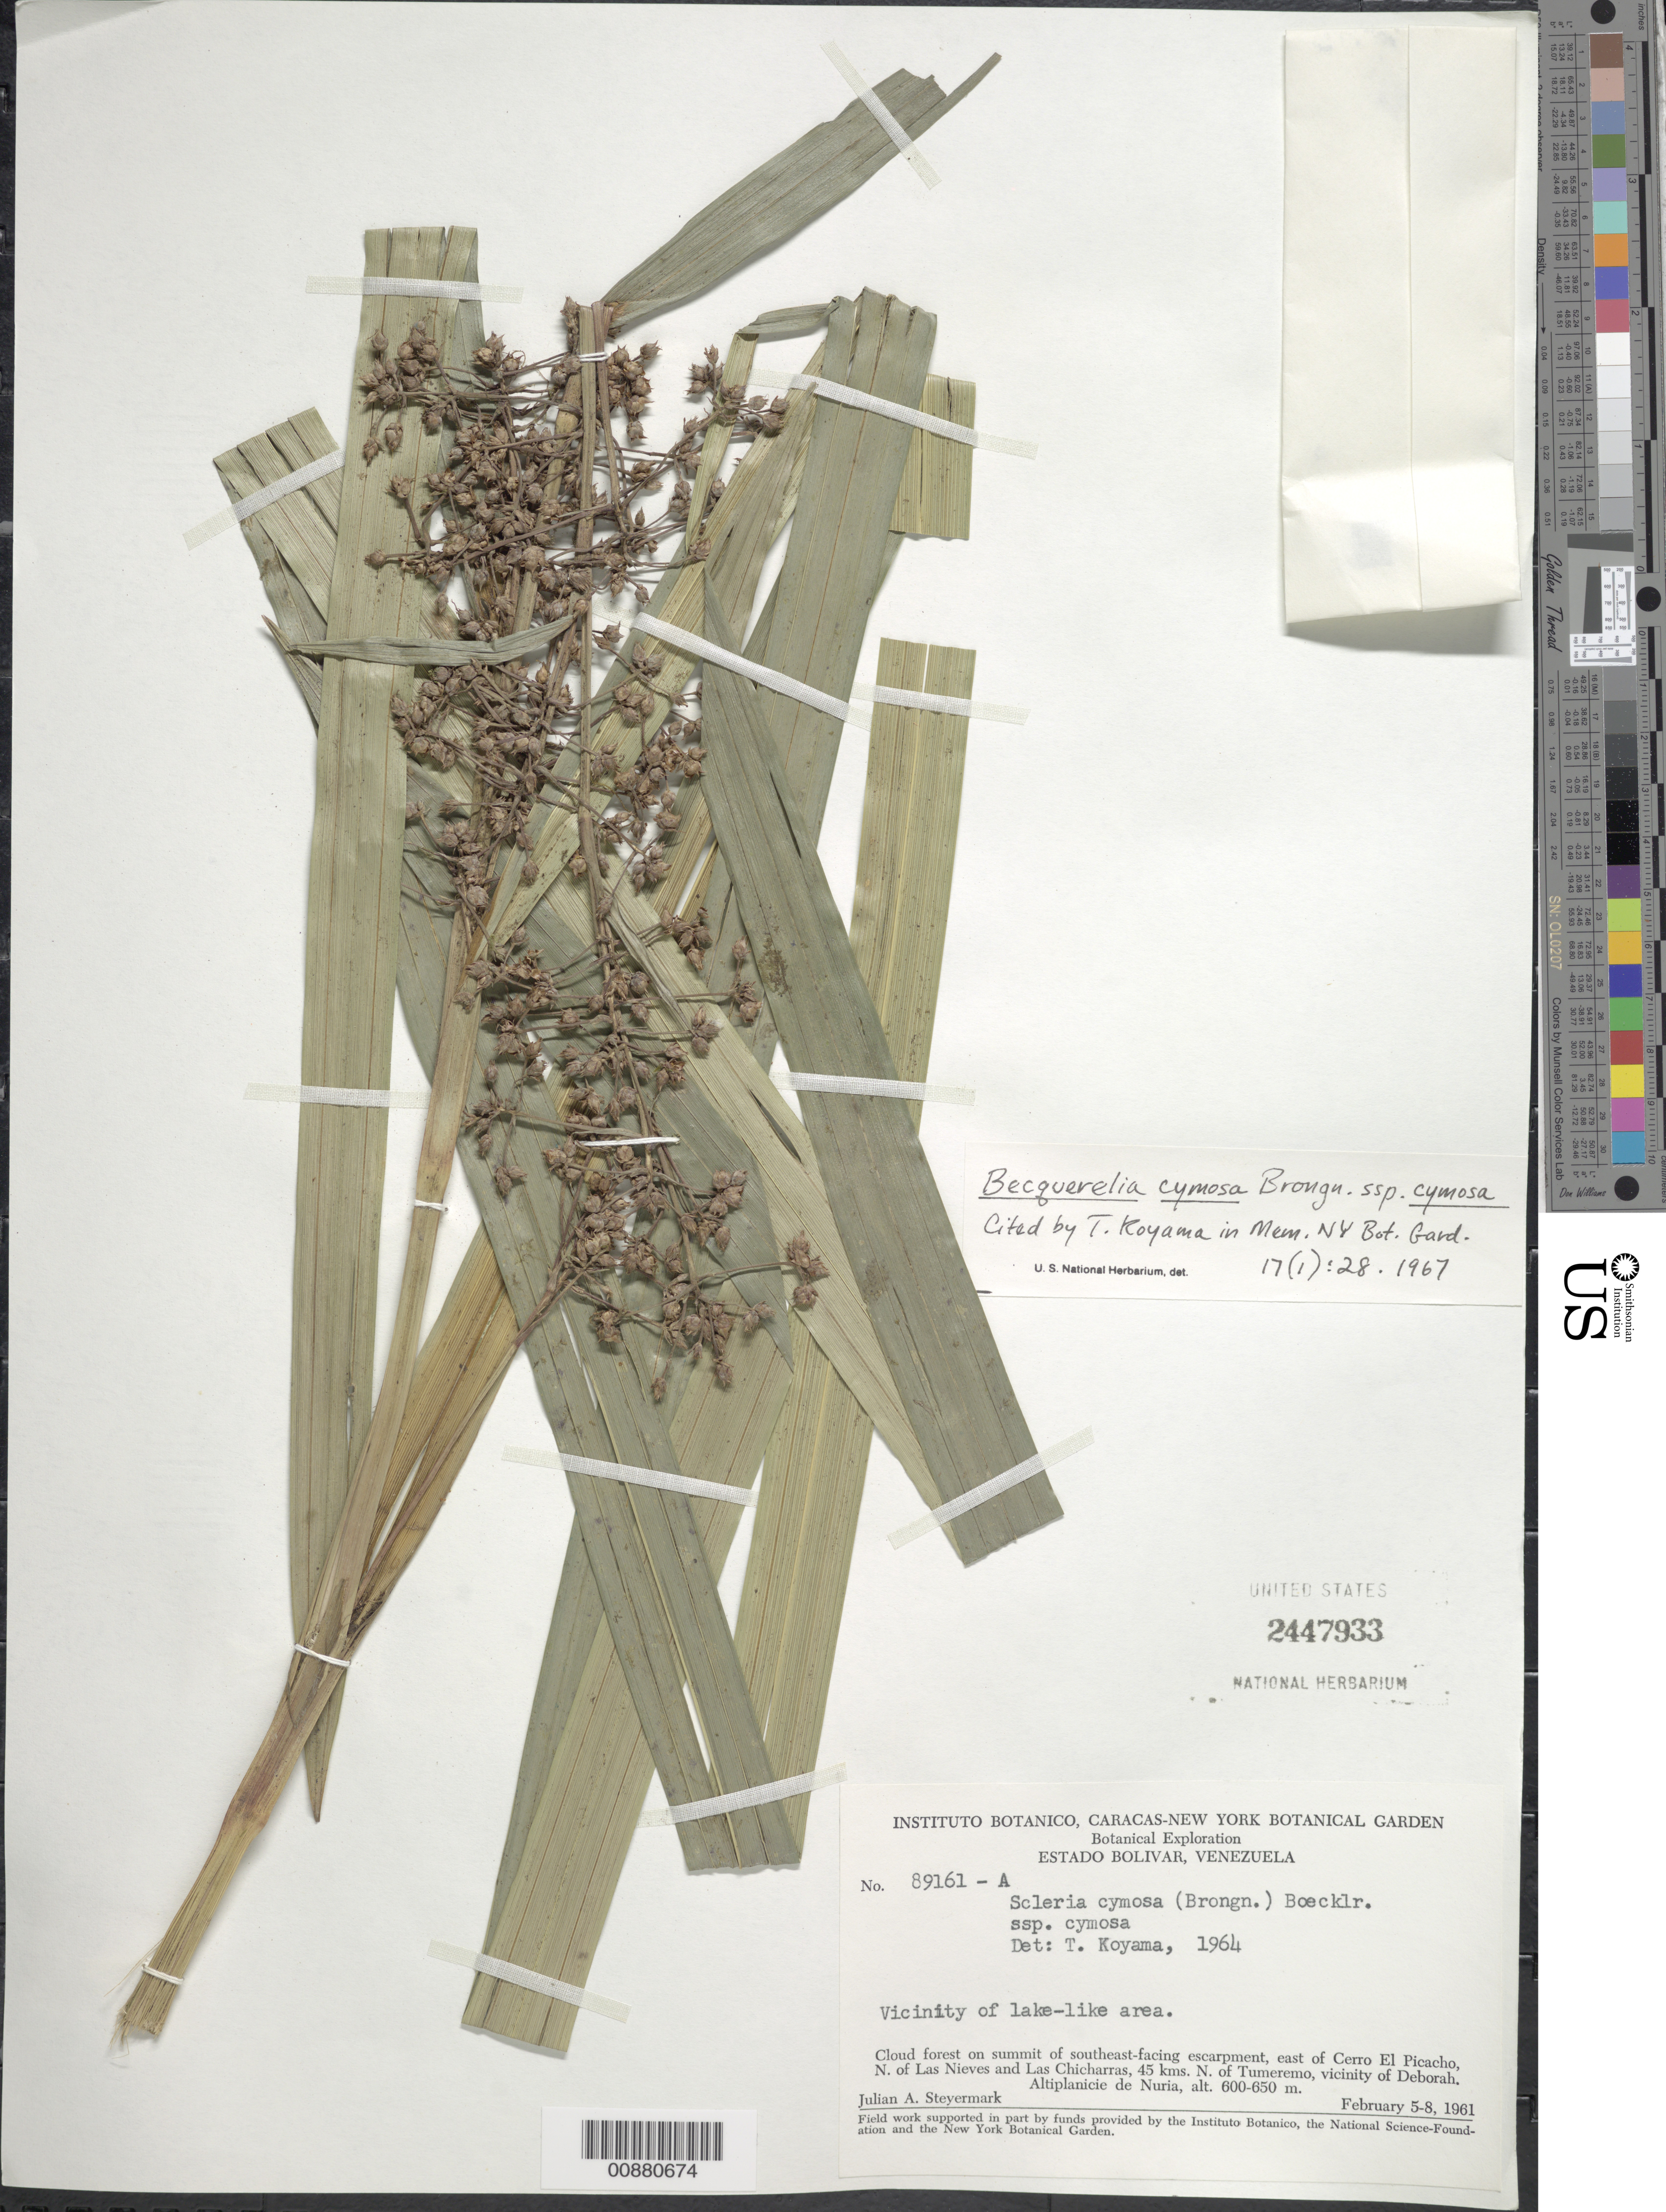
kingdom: Plantae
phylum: Tracheophyta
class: Liliopsida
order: Poales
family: Cyperaceae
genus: Becquerelia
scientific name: Becquerelia cymosa subsp. cymosa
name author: Brongn.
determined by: Koyama, Tetsuo M.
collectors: J. Steyermark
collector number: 89161 A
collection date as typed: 5-Feb-61 to 8-Feb-61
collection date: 1961-02-05/1961-02-08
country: Venezuela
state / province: Bolívar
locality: Cerro El Picacho, N of Las Nieves, 45 km N of Tumeremo, Altiplanicie de Nuria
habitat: Cloud forest on summit of southeast-facing escarpment, vicinity of lake-like area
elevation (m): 600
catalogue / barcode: US 2447933